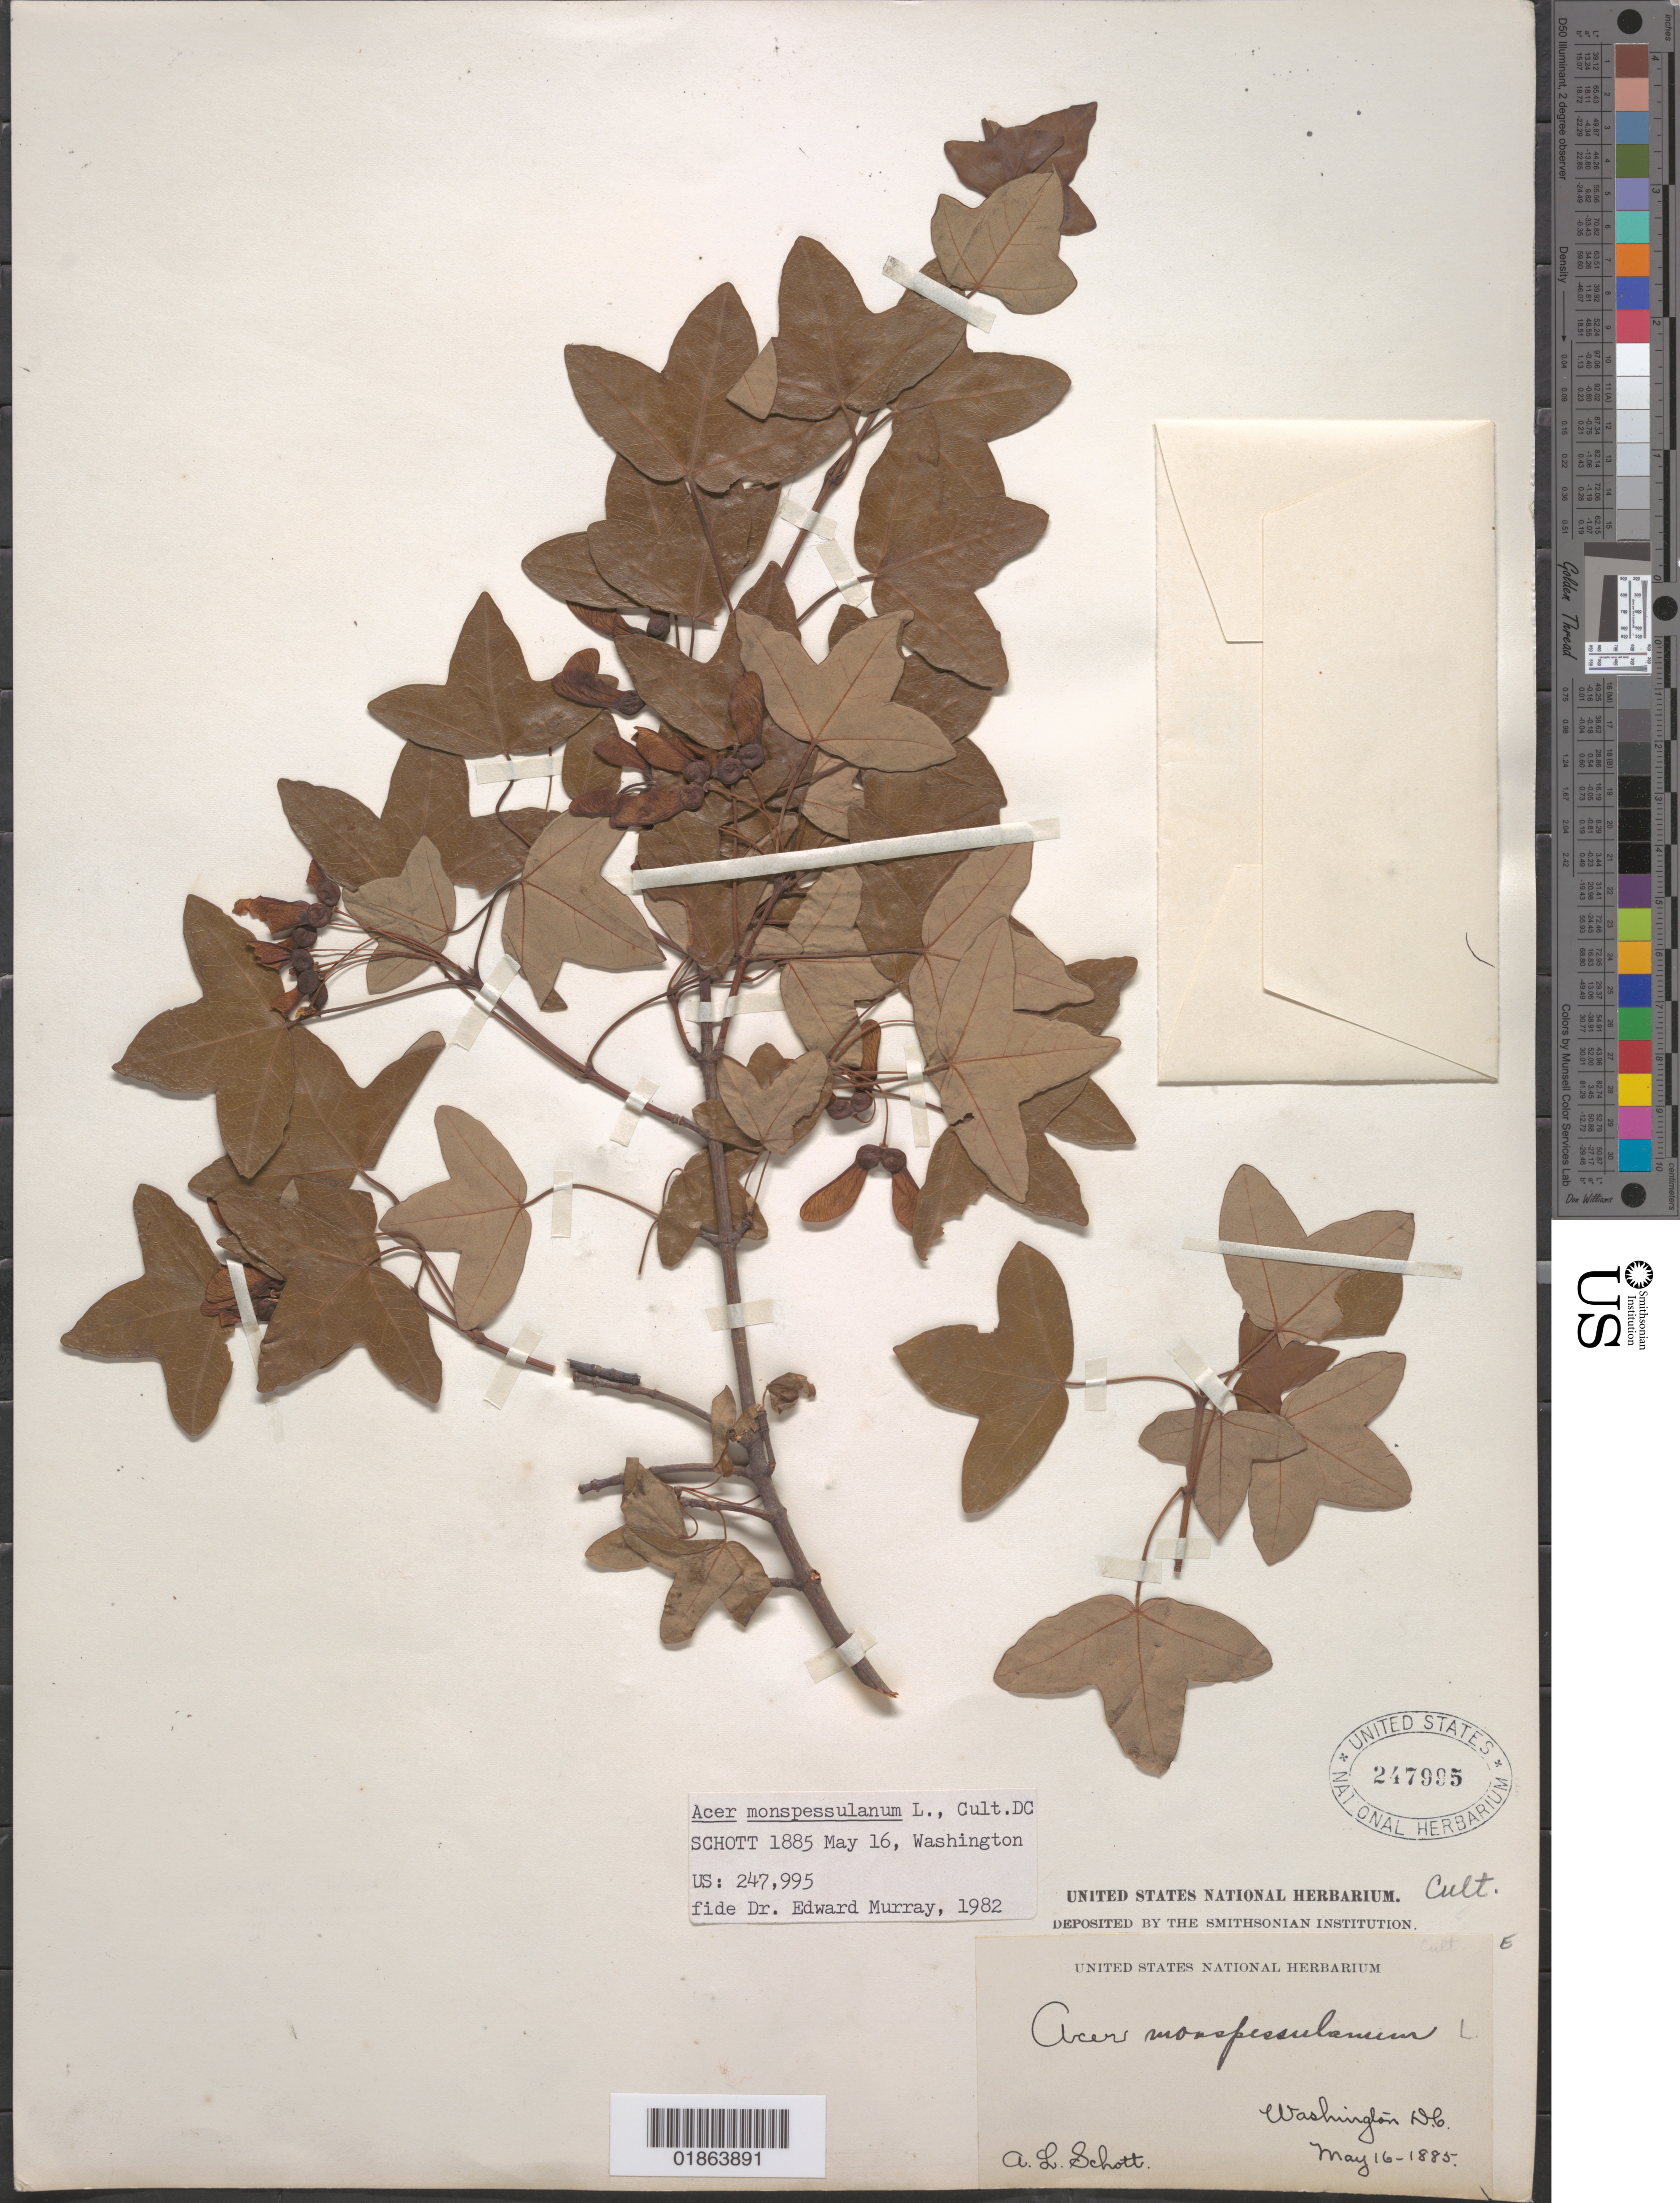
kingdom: Plantae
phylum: Tracheophyta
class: Magnoliopsida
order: Sapindales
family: Sapindaceae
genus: Acer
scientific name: Acer monspessulanum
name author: L.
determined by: Murray, Edward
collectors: A. L. Schott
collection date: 1885-05-16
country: United States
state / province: District of Columbia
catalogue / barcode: US 247995